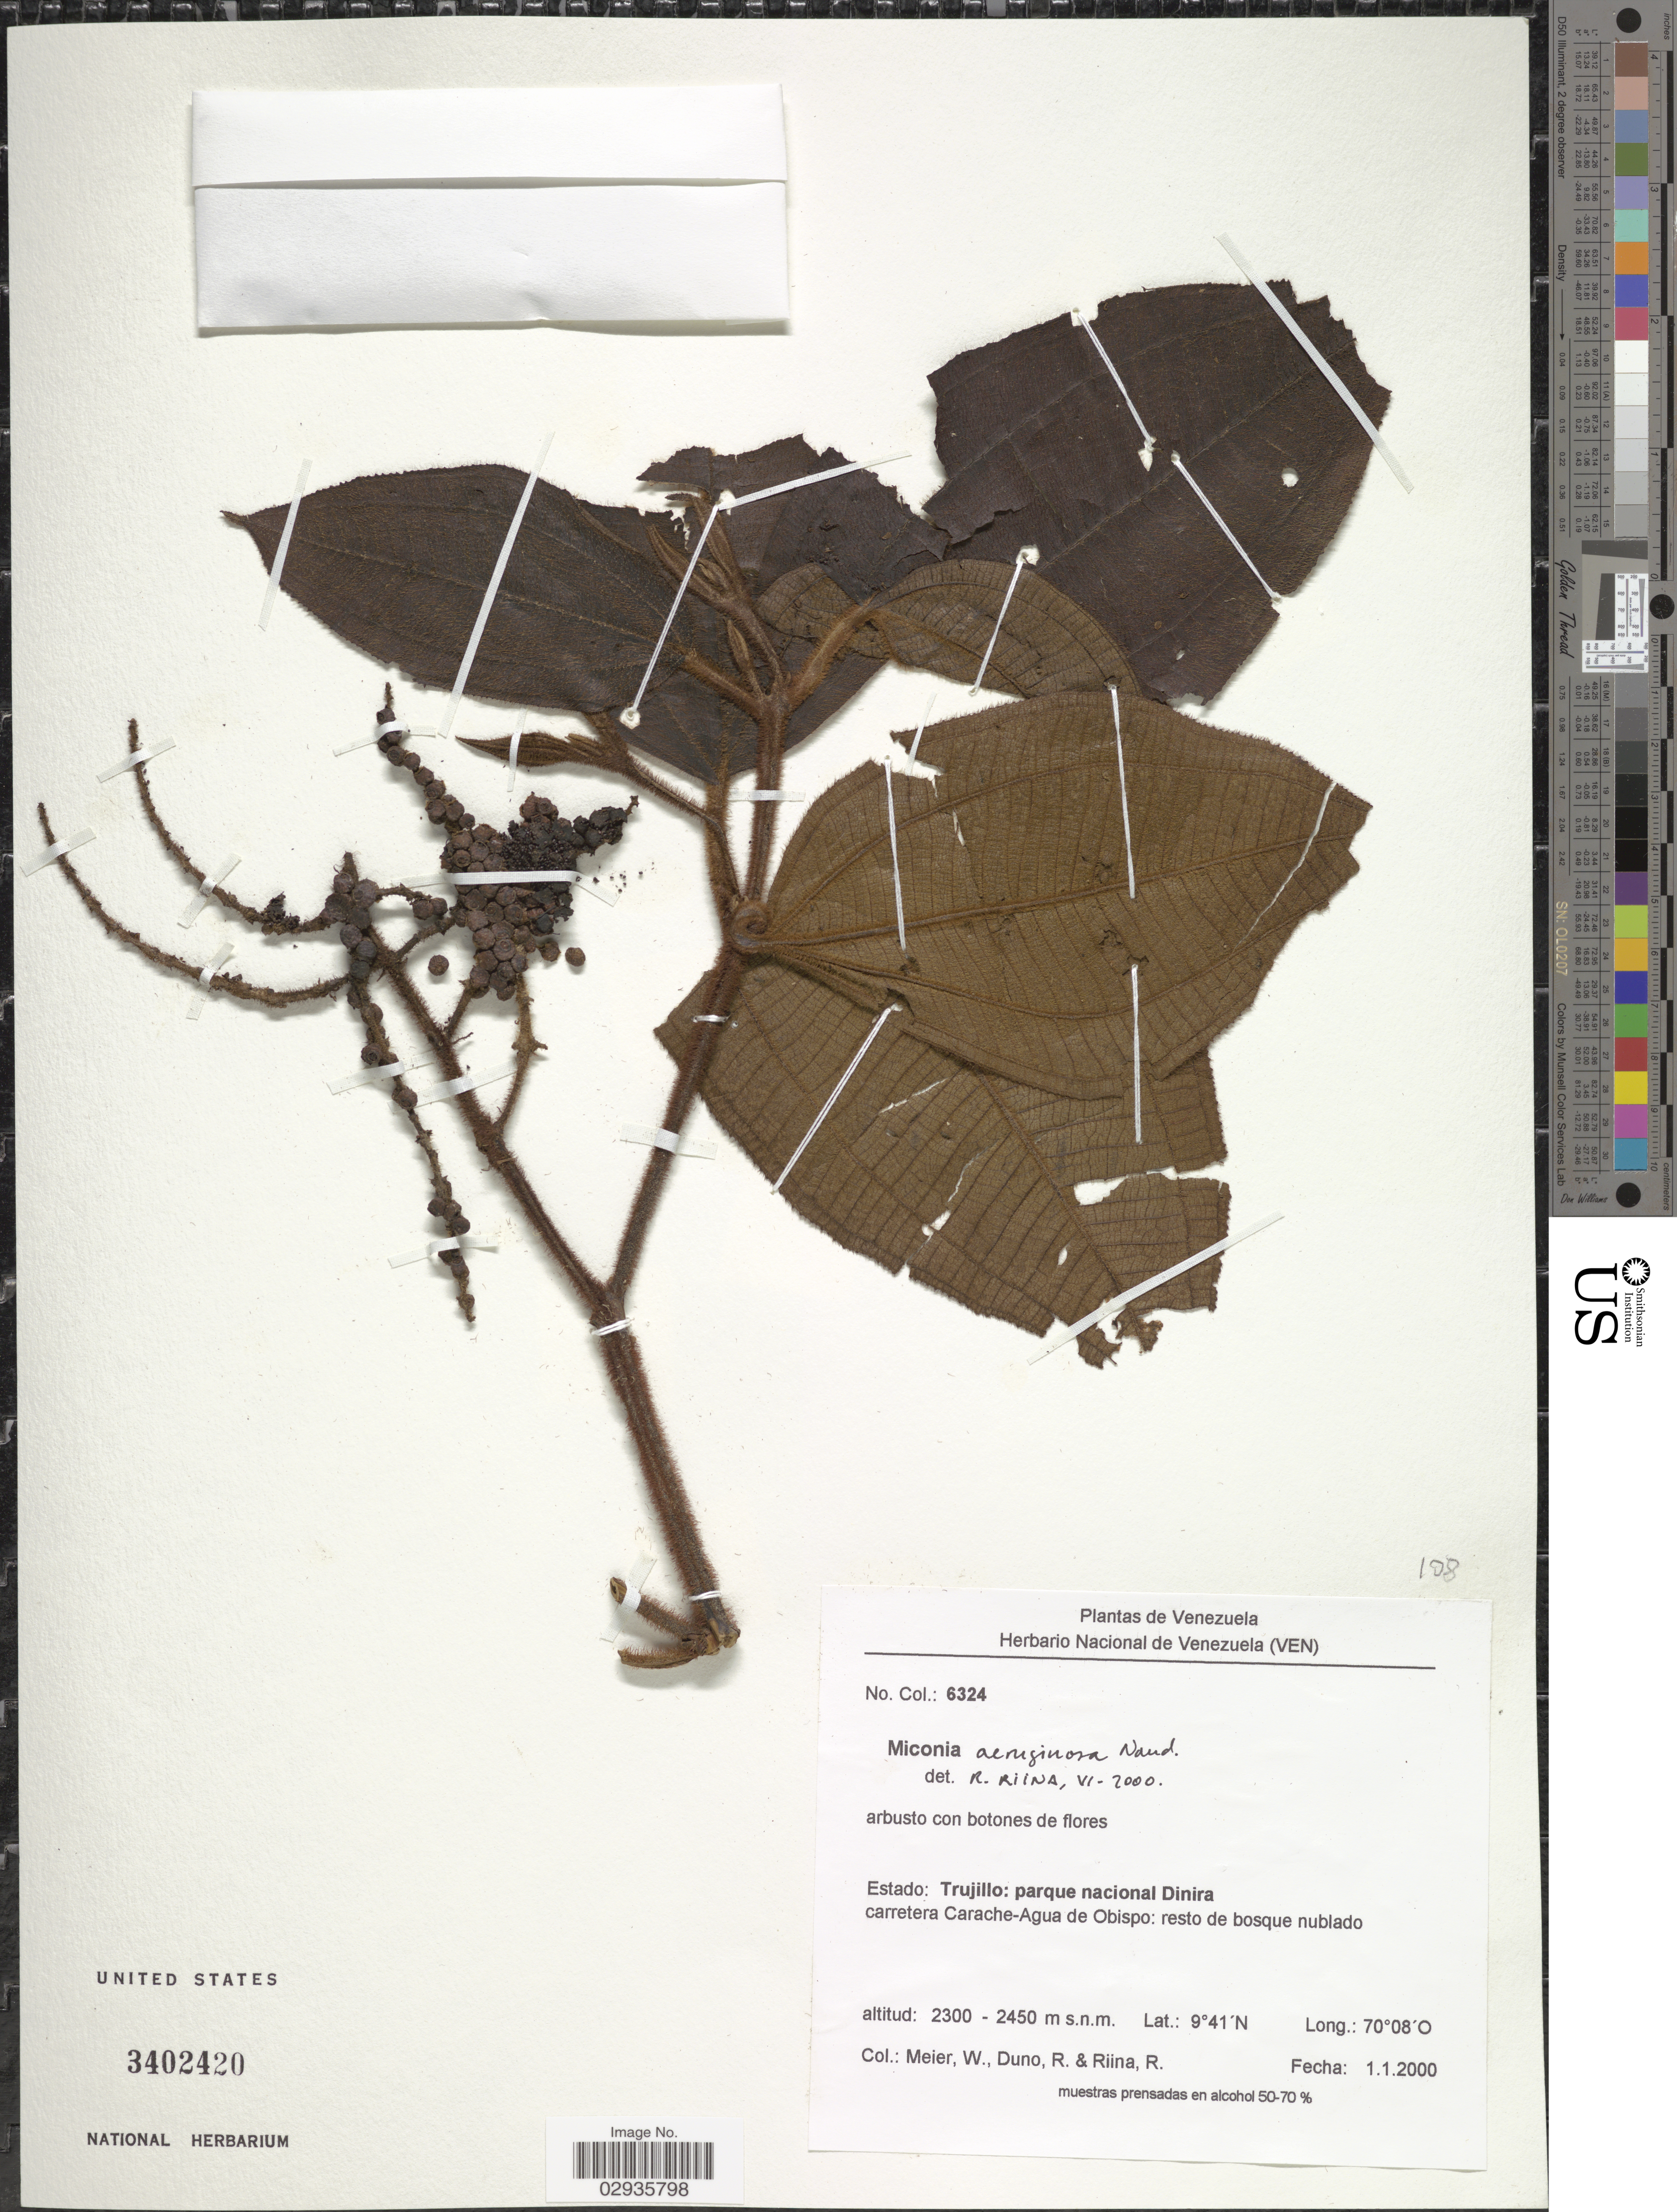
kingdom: Plantae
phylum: Tracheophyta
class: Magnoliopsida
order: Myrtales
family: Melastomataceae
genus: Miconia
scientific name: Miconia aeruginosa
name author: Naudin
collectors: W. Meier, R. Duno & R. Riina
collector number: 6324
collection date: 2000-01-01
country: Venezuela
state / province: Trujillo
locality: Parque Nacional Dinira, carretera Carache-Agua de Obispo.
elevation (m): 2300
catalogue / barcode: US 3402420